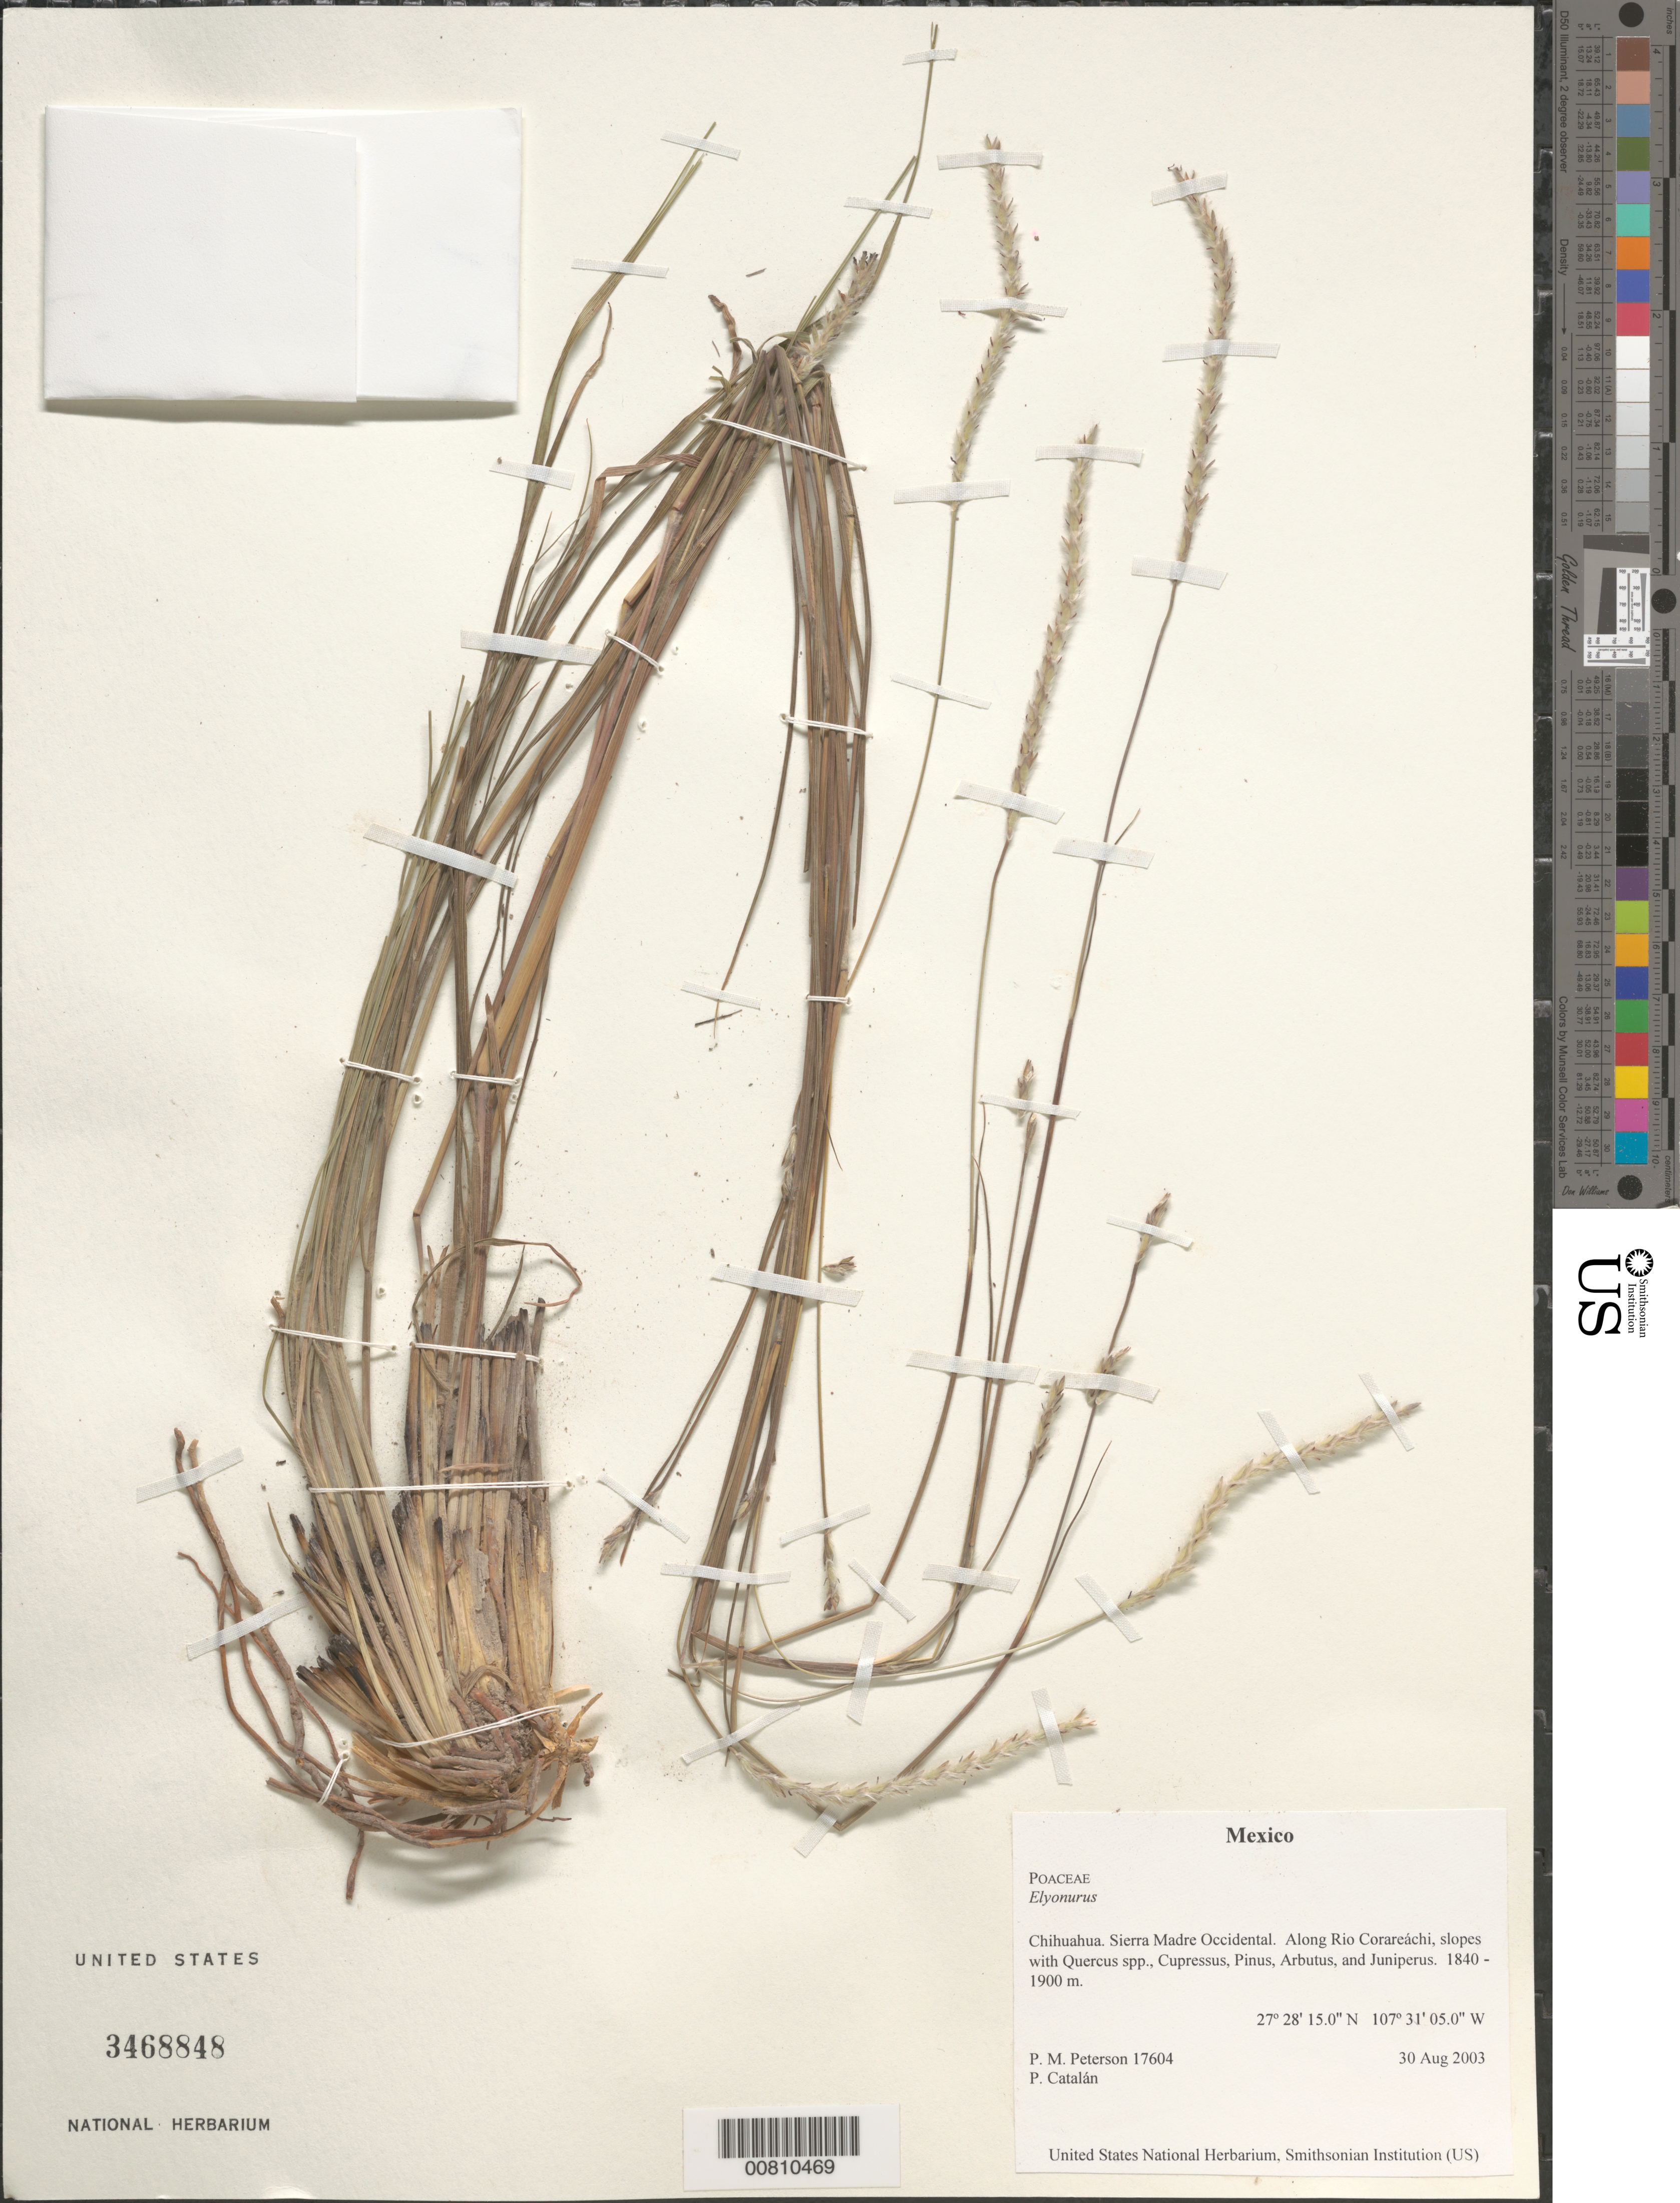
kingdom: Plantae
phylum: Tracheophyta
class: Liliopsida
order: Poales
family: Poaceae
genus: Elionurus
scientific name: Elionurus sp.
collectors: P. M. Peterson & P. Catalán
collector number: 17604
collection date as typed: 30 Aug 2003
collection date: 2003-08-30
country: Mexico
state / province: Chihuahua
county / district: Sierra Madre Occidental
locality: Along Rio Corareáchi, slopes with Quercus spp., Cupressus, Pinus, Arbutus, and Juniperus.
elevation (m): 1840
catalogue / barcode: US 3468848